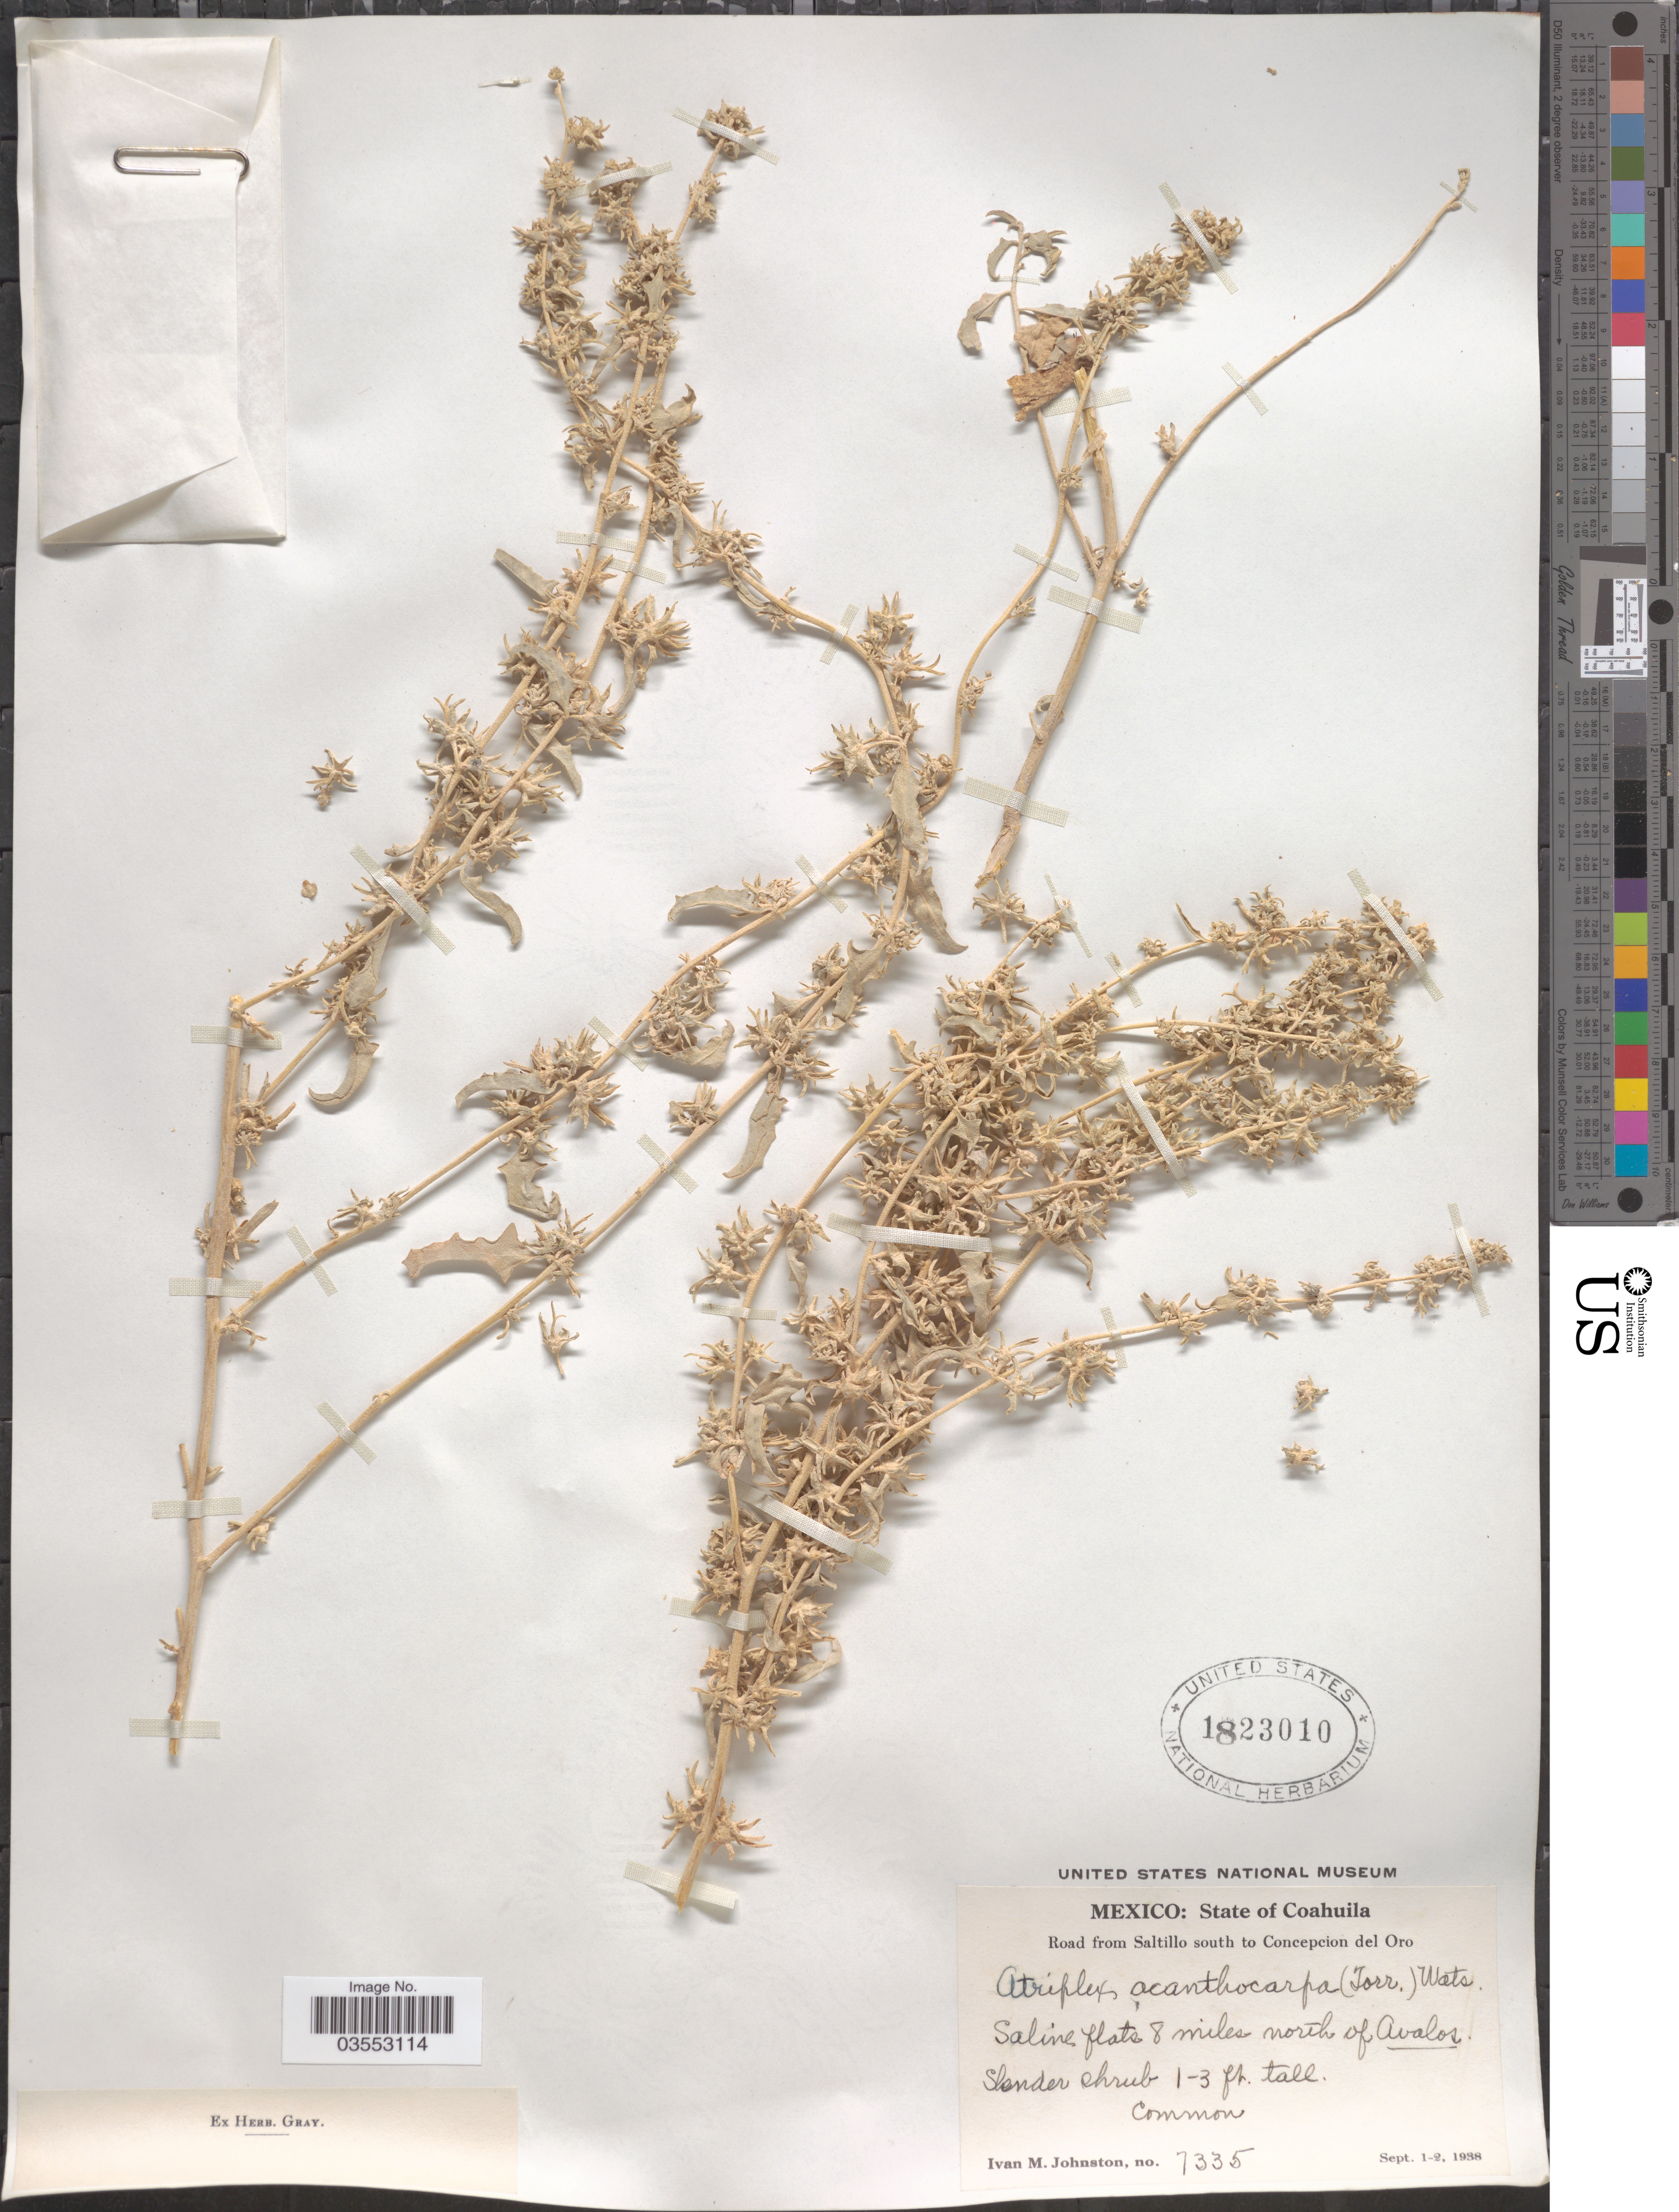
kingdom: Plantae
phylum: Tracheophyta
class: Magnoliopsida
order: Caryophyllales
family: Amaranthaceae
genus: Atriplex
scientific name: Atriplex acanthocarpa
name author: (Torr.) S. Watson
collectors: I.M. Johnston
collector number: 7335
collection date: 1938-09-01/1938-09-02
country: Mexico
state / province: Coahuila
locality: Road from Saltillo south to Concepcion del Oro. Saline flats 8 miles north of Avalos.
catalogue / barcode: US 1823010